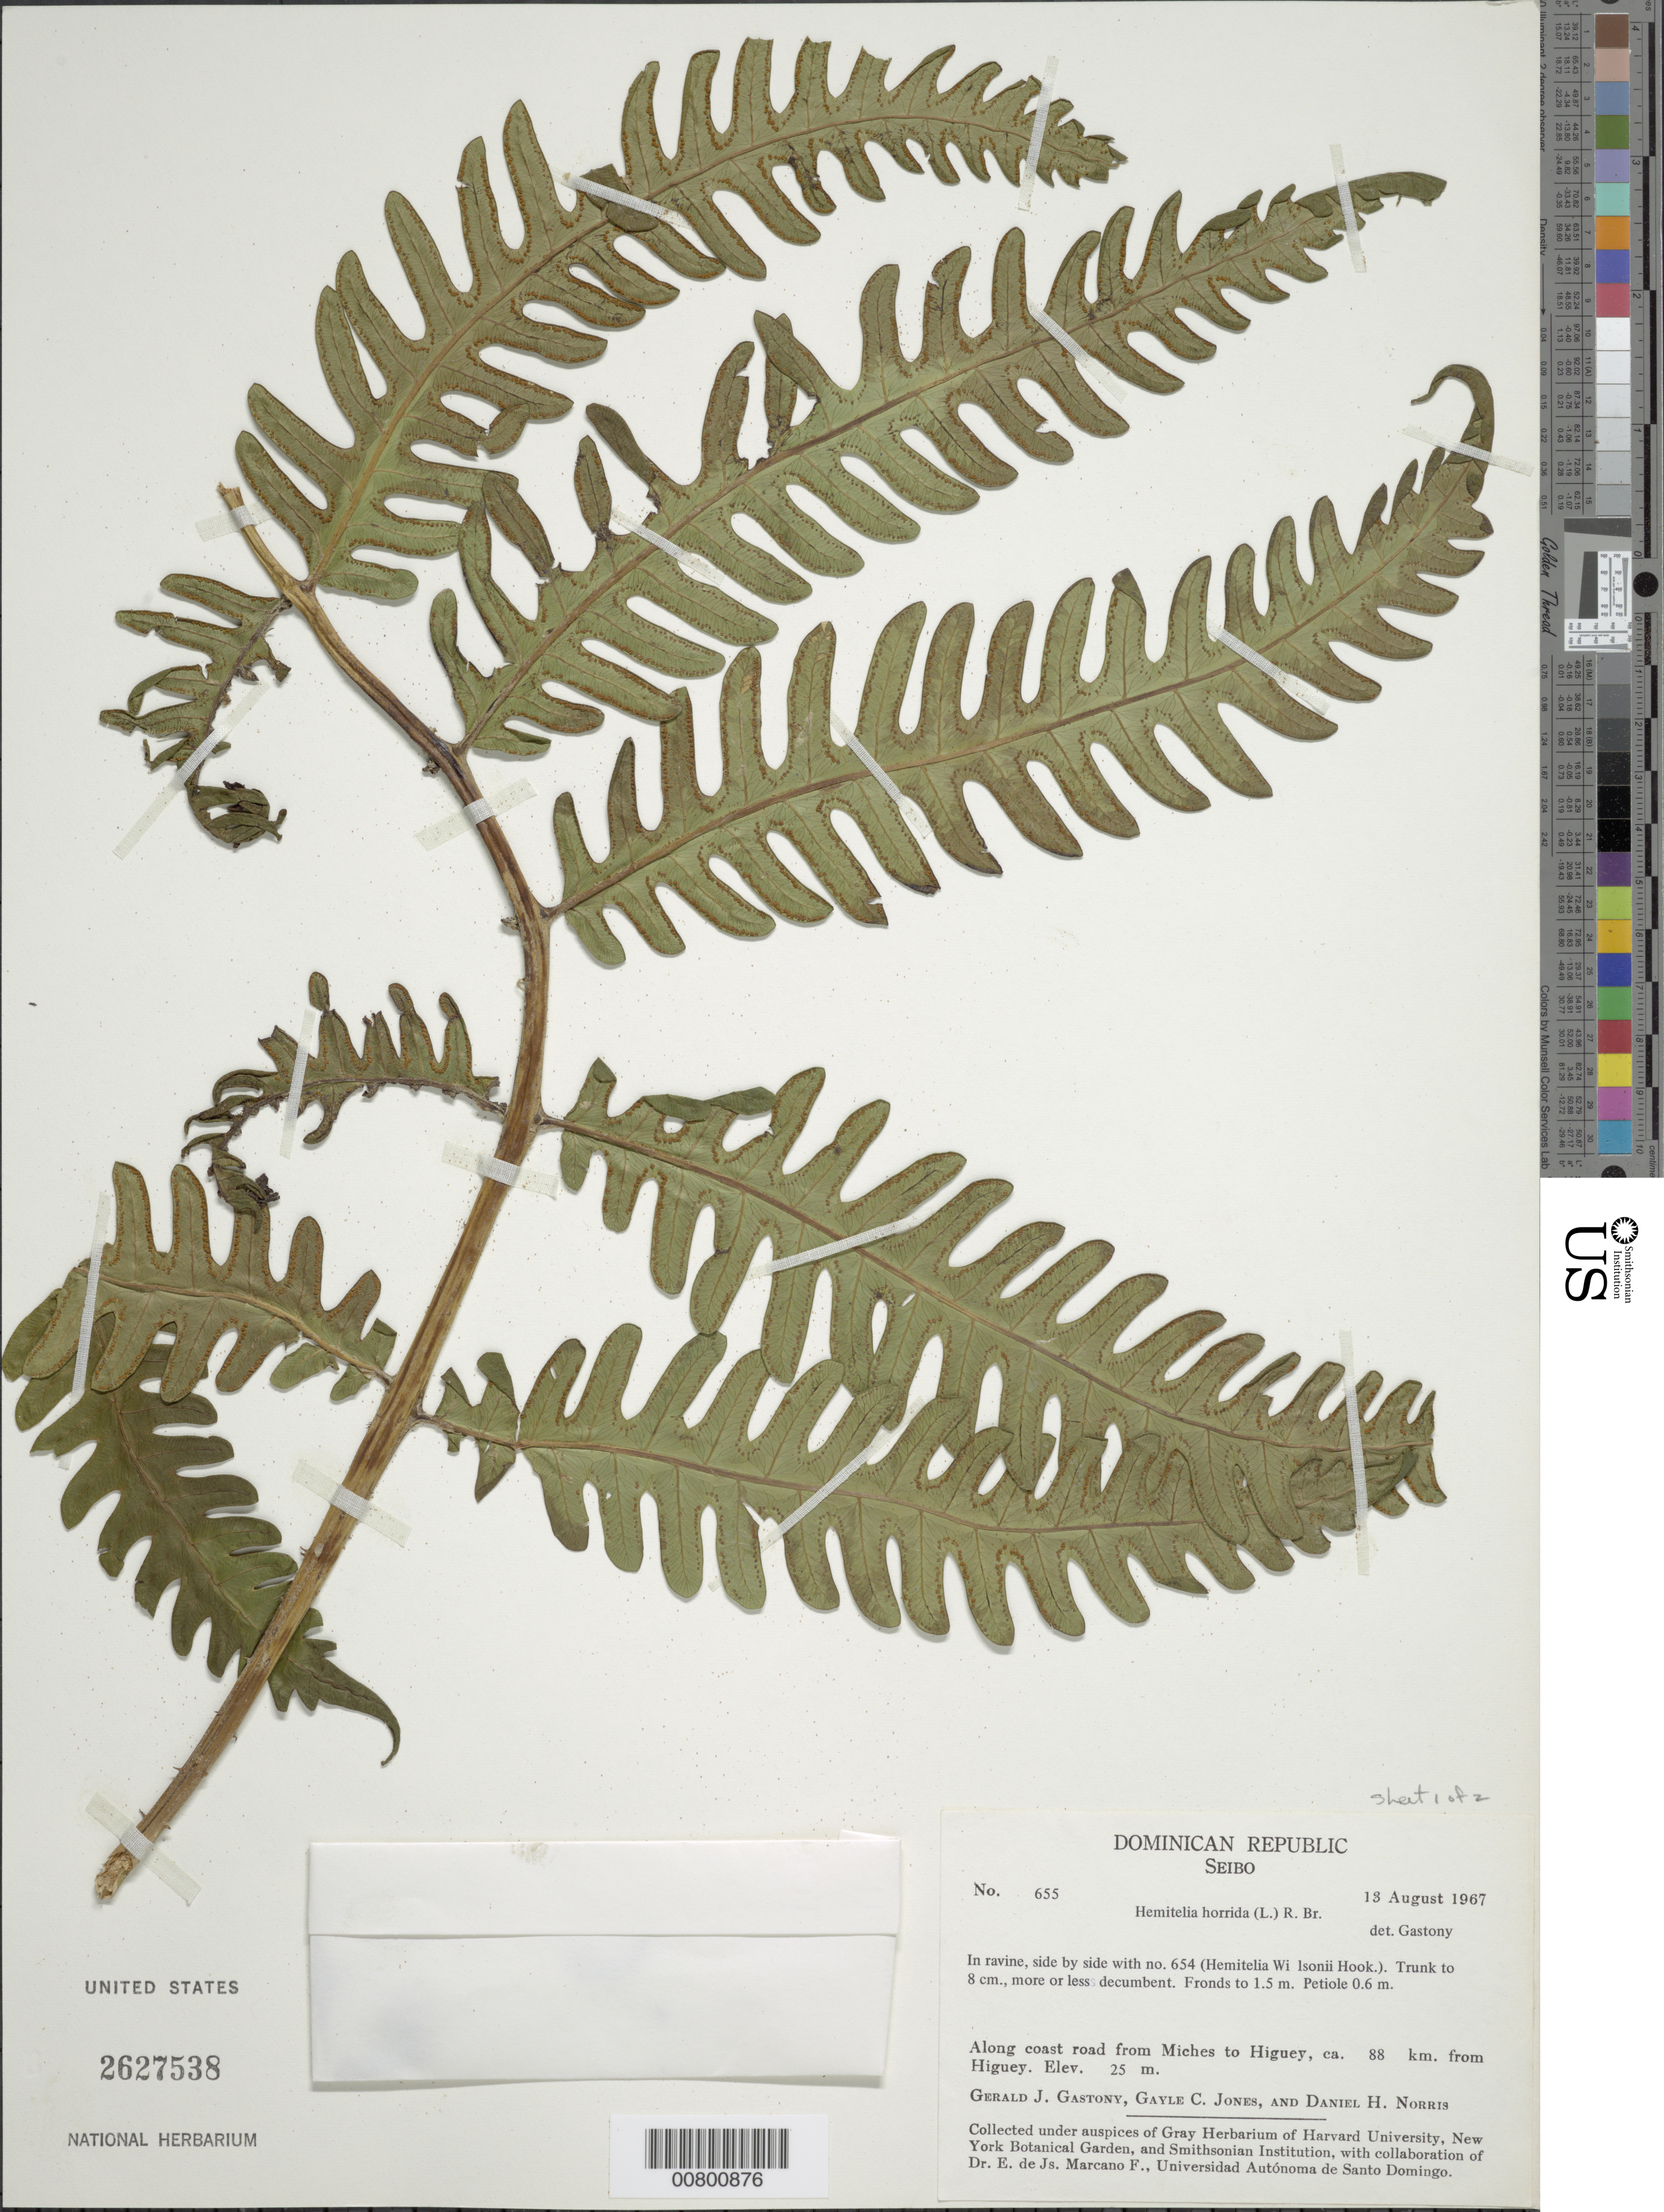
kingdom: Plantae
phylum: Tracheophyta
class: Polypodiopsida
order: Cyatheales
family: Cyatheaceae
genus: Cyathea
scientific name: Cyathea horrida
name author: (L.) Sm.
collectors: G. Gastony, G. C. Jones & D. H. Norris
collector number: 655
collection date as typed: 13 Aug 1967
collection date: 1967-08-13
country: Dominican Republic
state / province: El Seibo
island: Hispaniola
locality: Miches to Higuey road, ca. 88 km from Higuey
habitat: Along coast road, in ravine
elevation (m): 25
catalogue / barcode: US 2627538